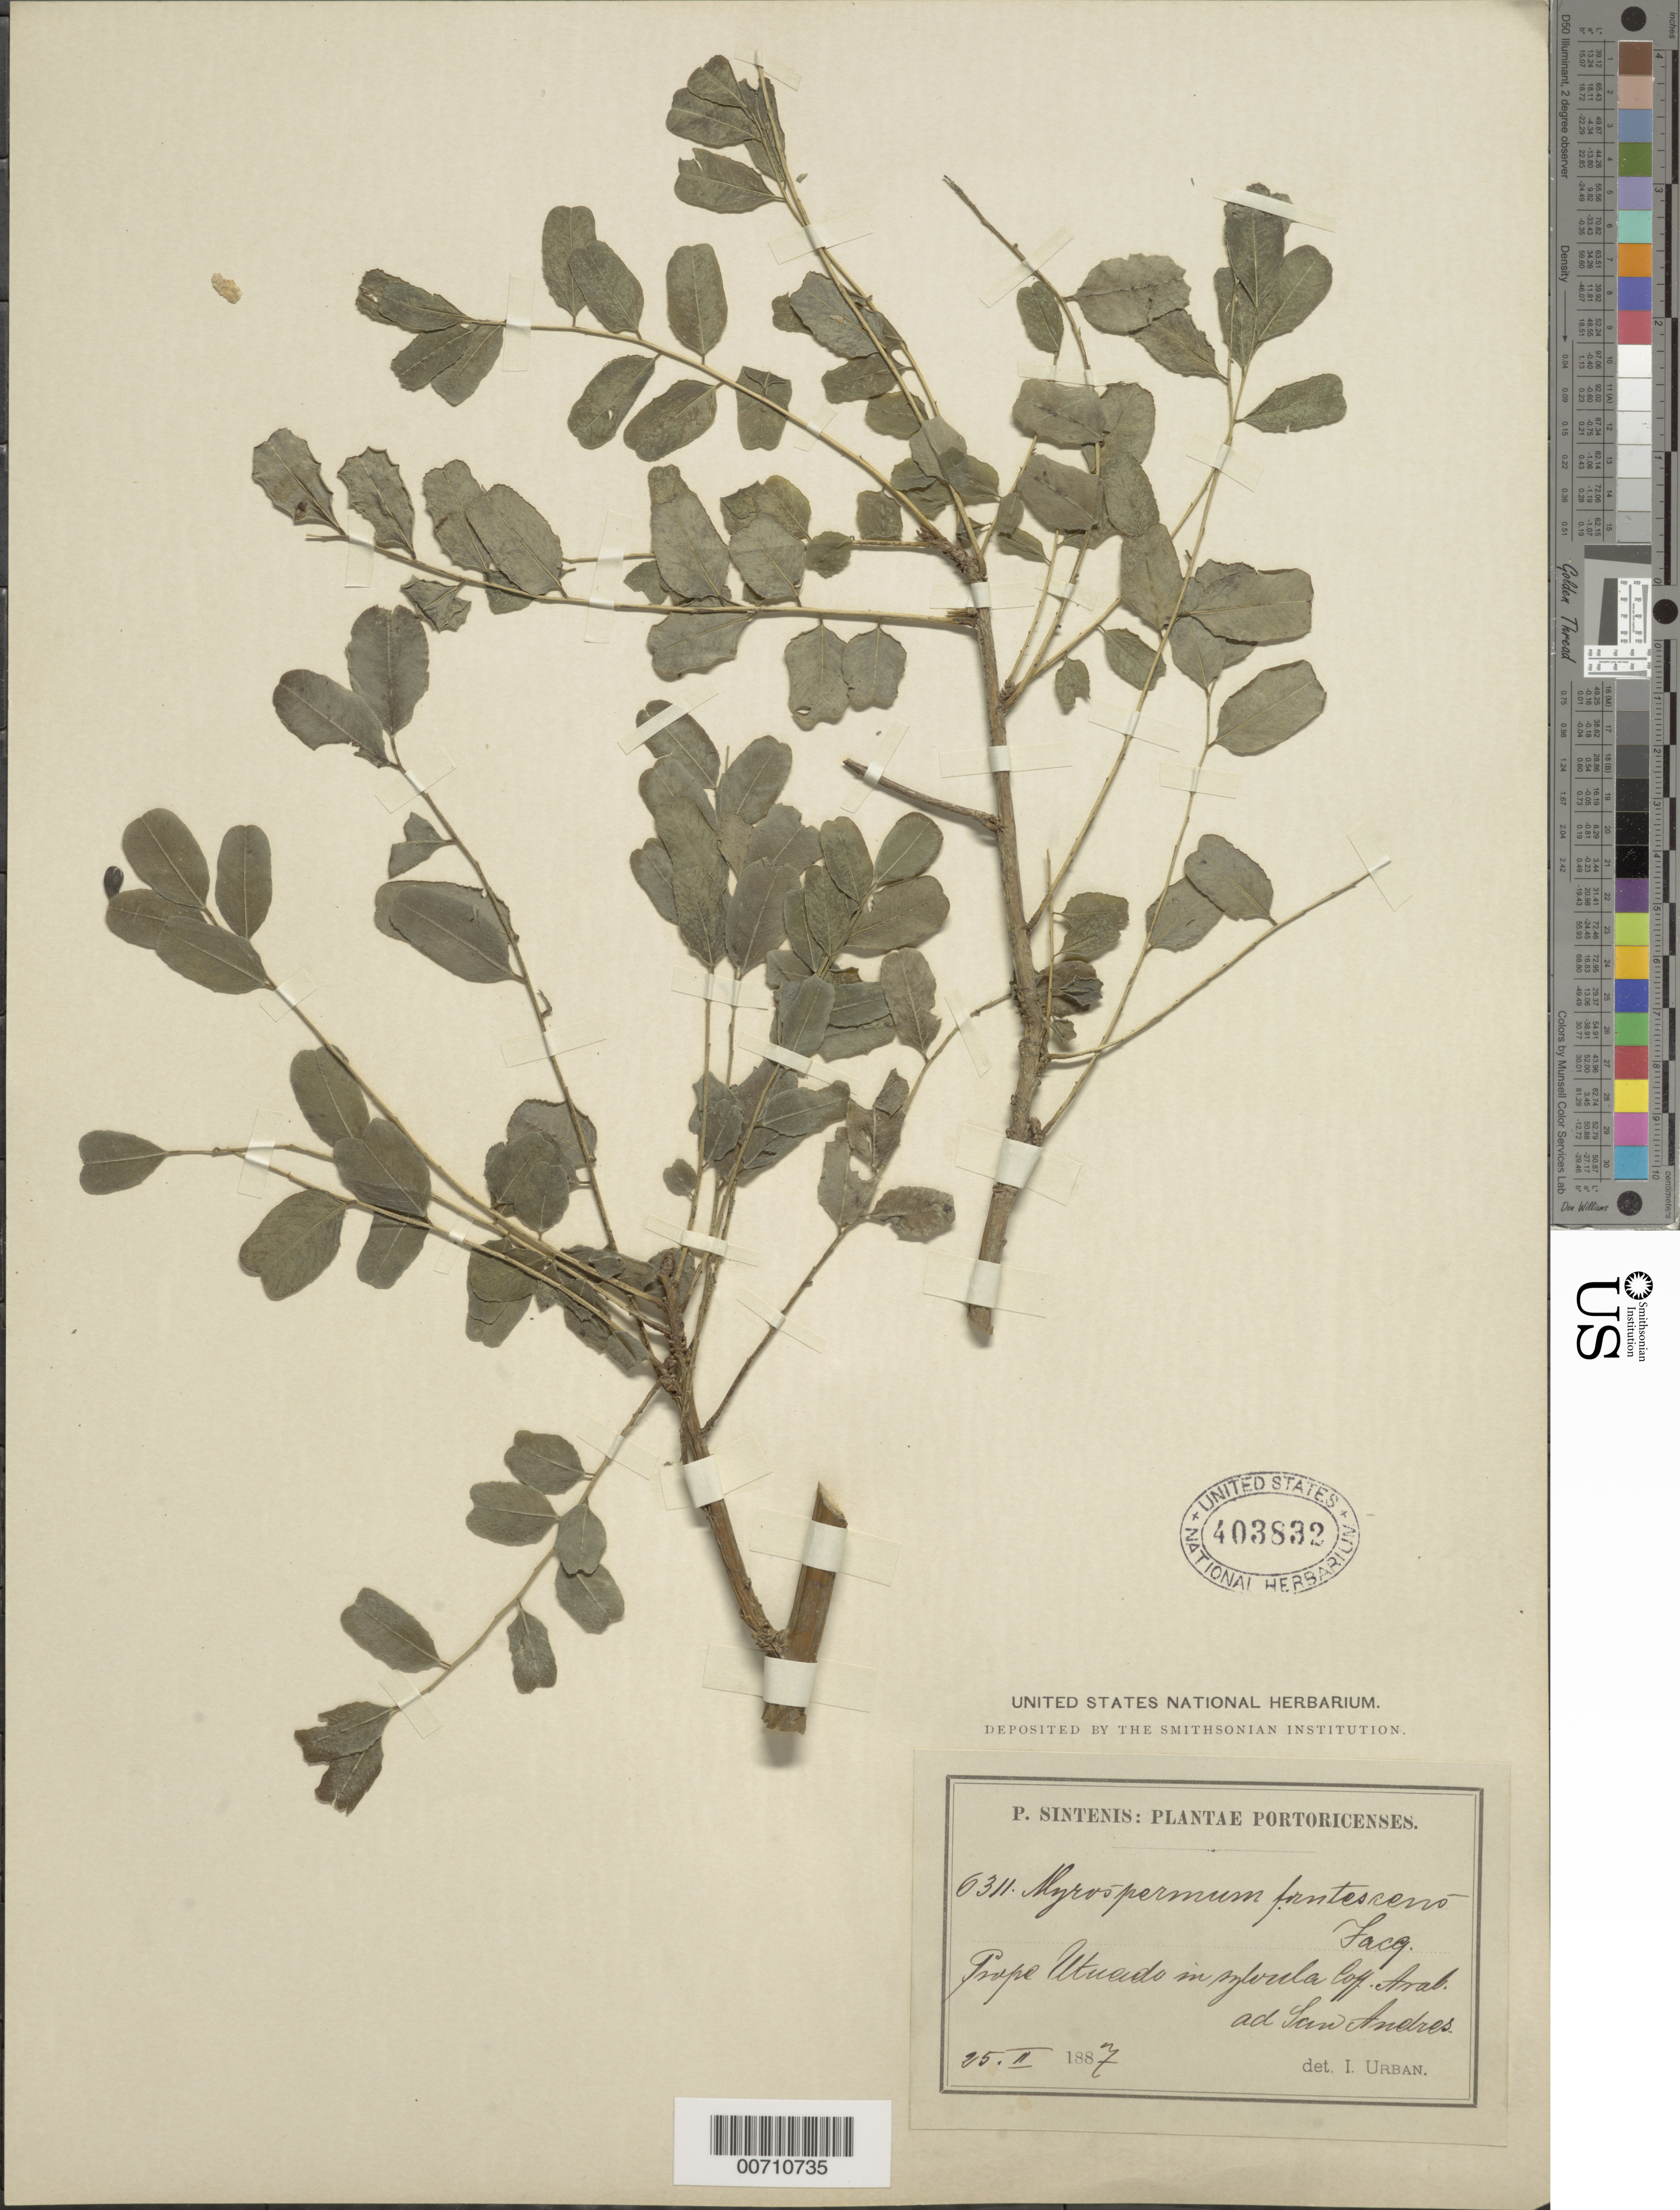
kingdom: Plantae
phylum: Tracheophyta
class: Magnoliopsida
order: Fabales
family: Fabaceae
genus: Myrospermum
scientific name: Myrospermum frutescens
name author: Jacq.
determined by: Urban, Ignatz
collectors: P. Sintenis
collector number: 6311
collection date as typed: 25 Feb 1887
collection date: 1887-02-25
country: Puerto Rico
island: Greater Antilles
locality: Prope Utuado in sylvula Coff. Arab. Ad San Andros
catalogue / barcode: US 403832